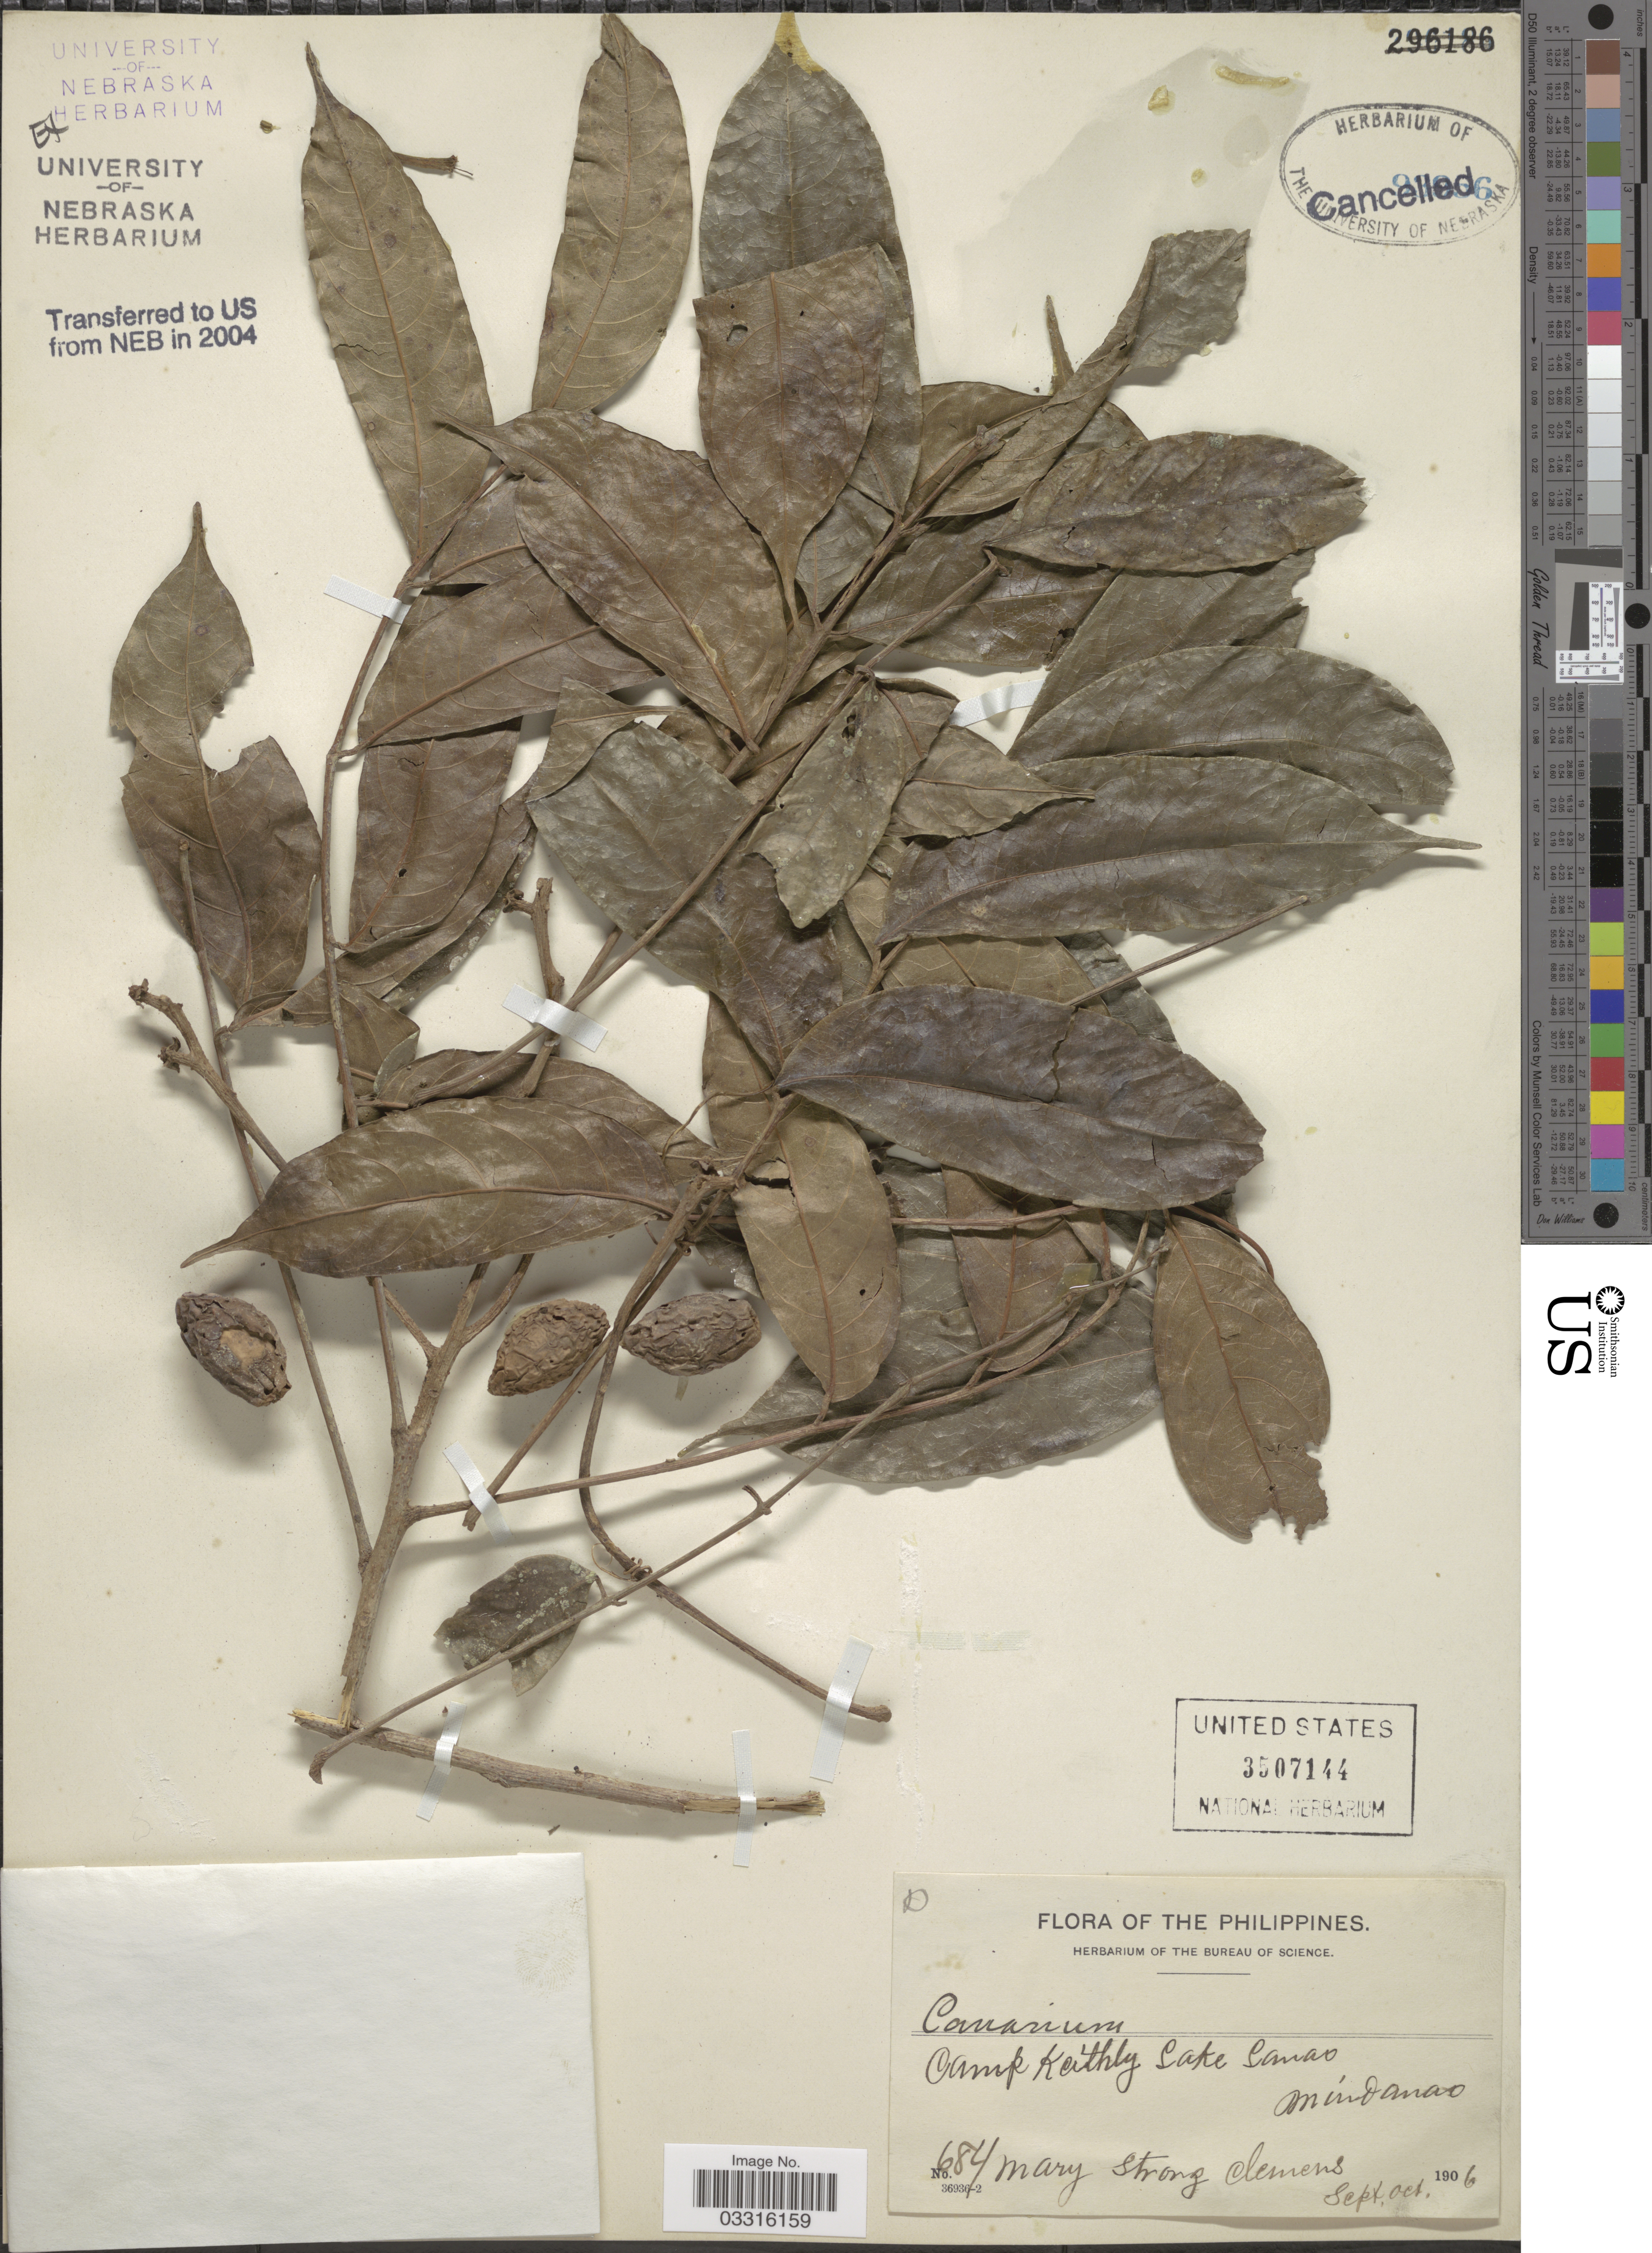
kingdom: Plantae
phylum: Tracheophyta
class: Magnoliopsida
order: Sapindales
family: Burseraceae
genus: Canarium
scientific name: Canarium sp.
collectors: M. S. Clemens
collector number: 684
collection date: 1906-09/1906-10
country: Philippines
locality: Camp Keithly, Lake Lanao, Mindanao.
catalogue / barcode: US 3507144